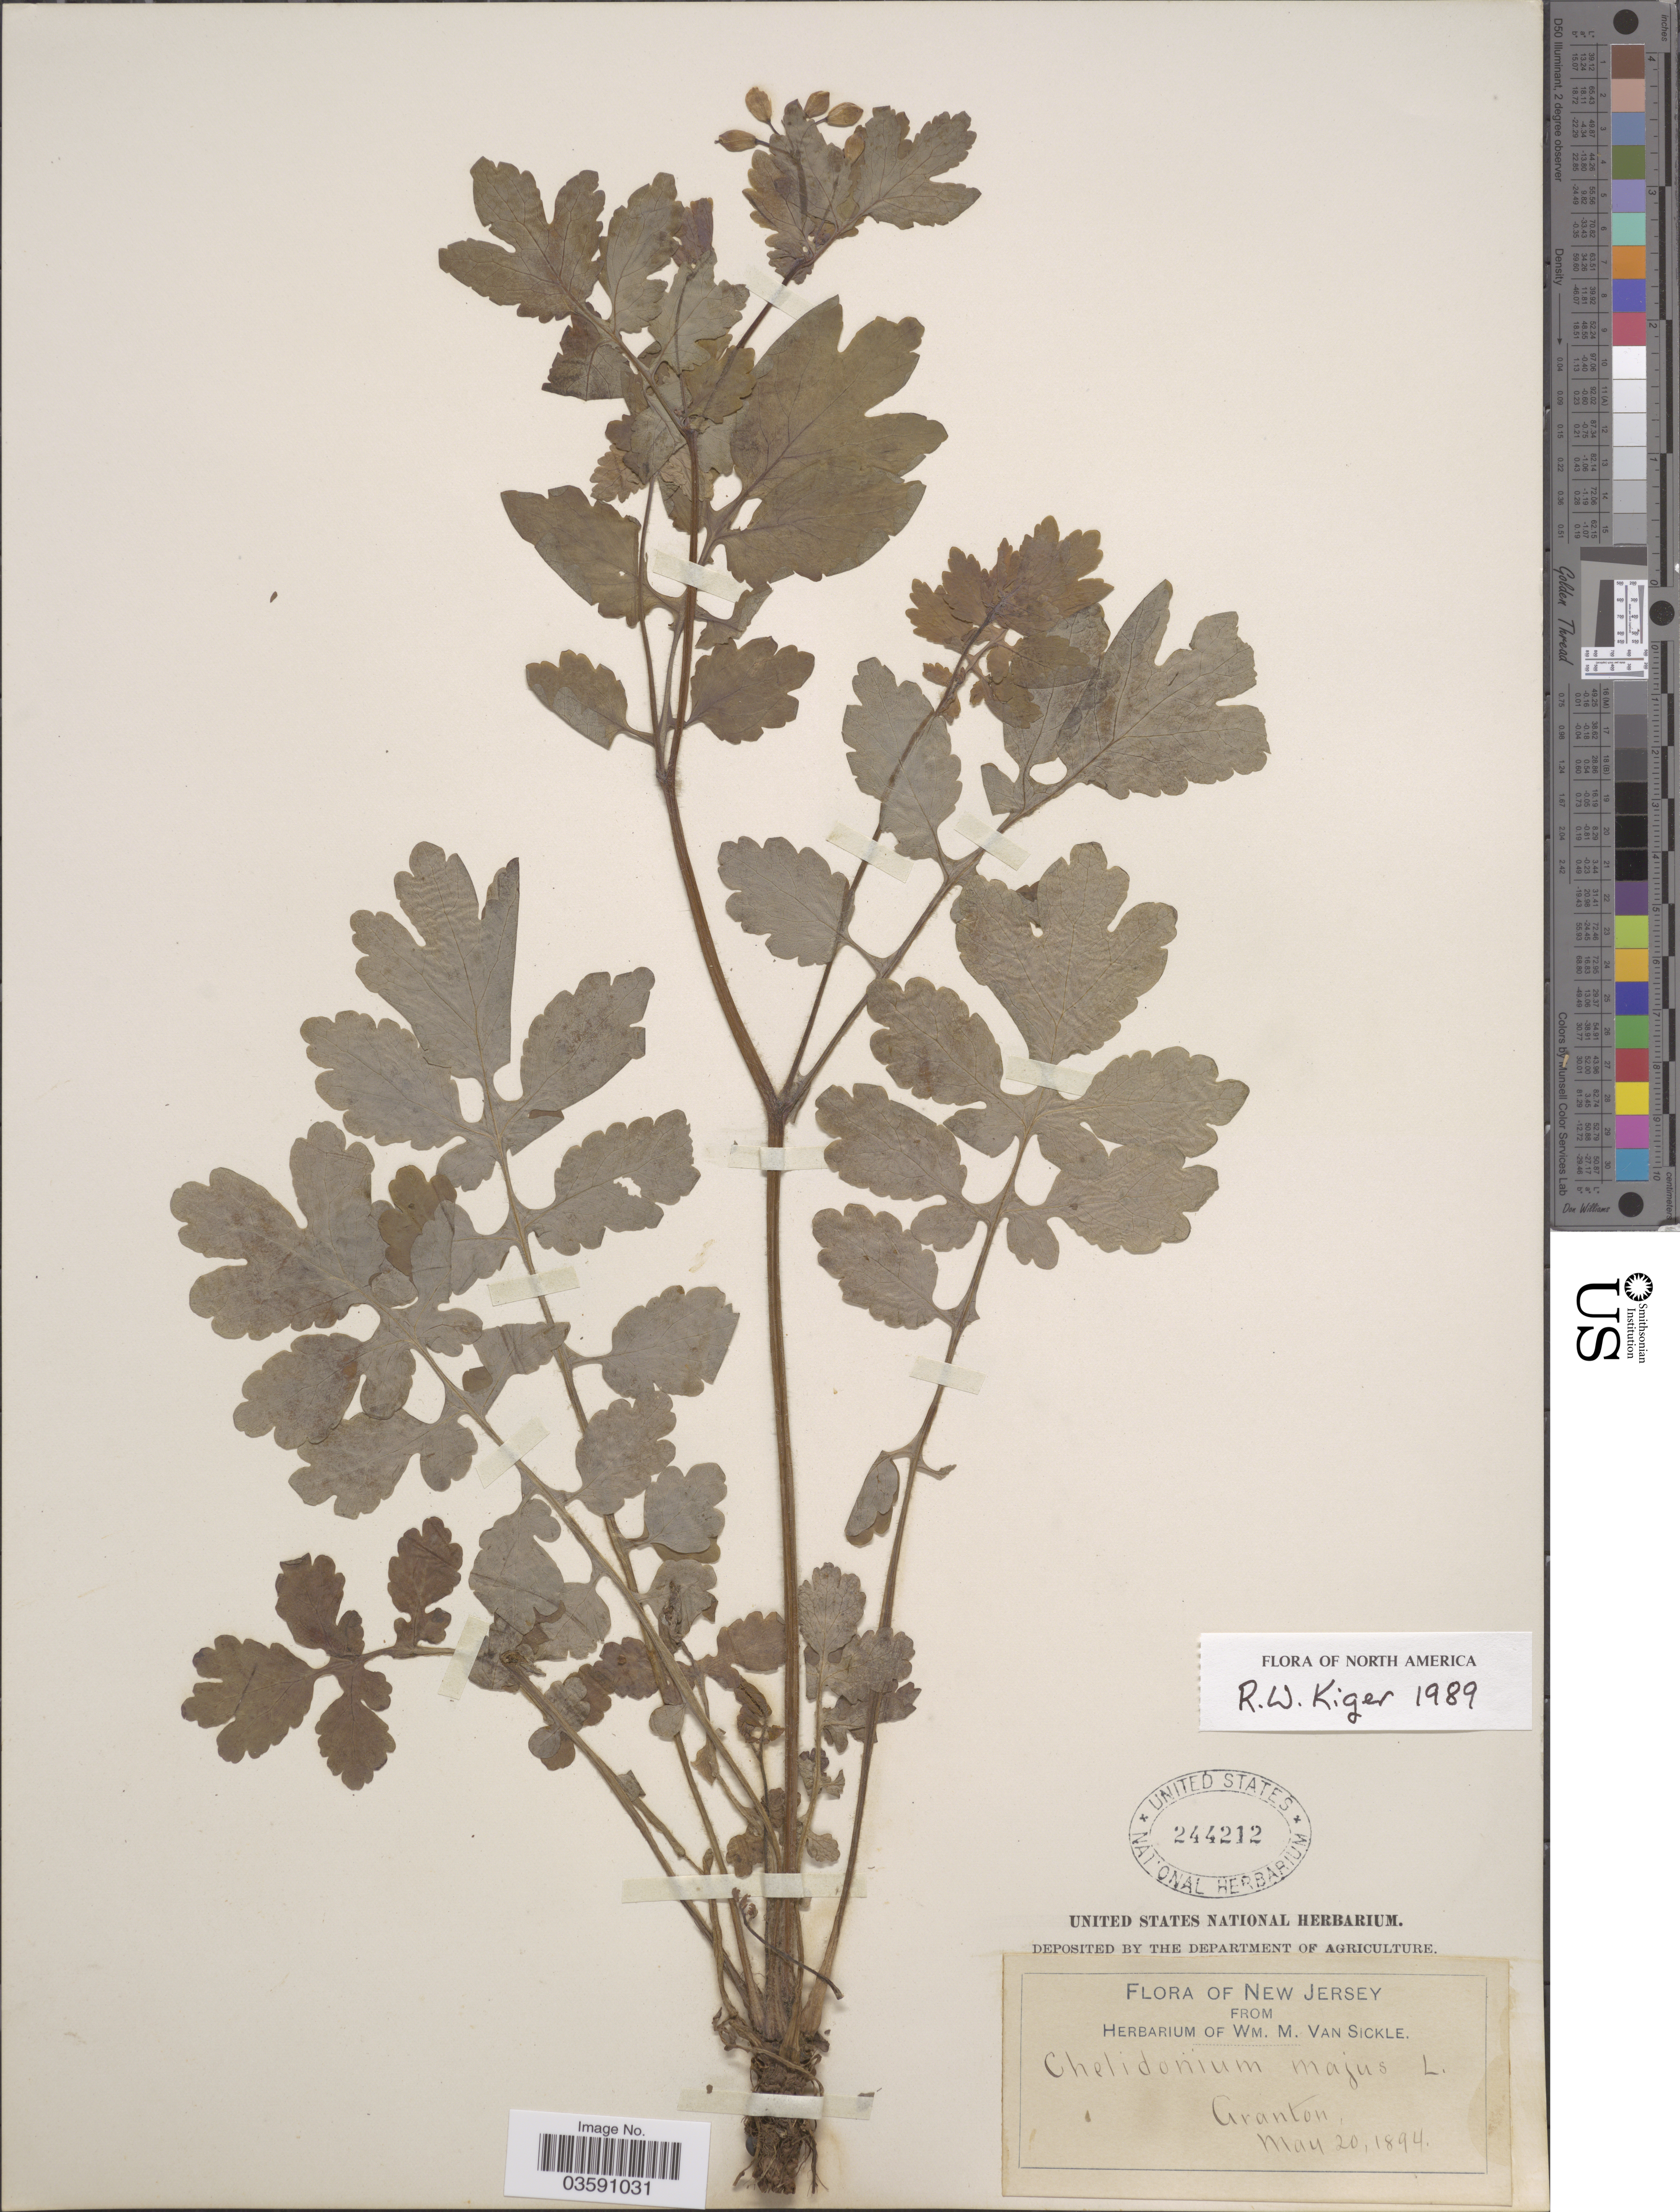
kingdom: Plantae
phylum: Tracheophyta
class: Magnoliopsida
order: Ranunculales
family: Papaveraceae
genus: Chelidonium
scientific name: Chelidonium majus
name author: L.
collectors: W. M. Van Sickle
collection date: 1894-05-20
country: United States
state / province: New Jersey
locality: Granton.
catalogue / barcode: US 244212